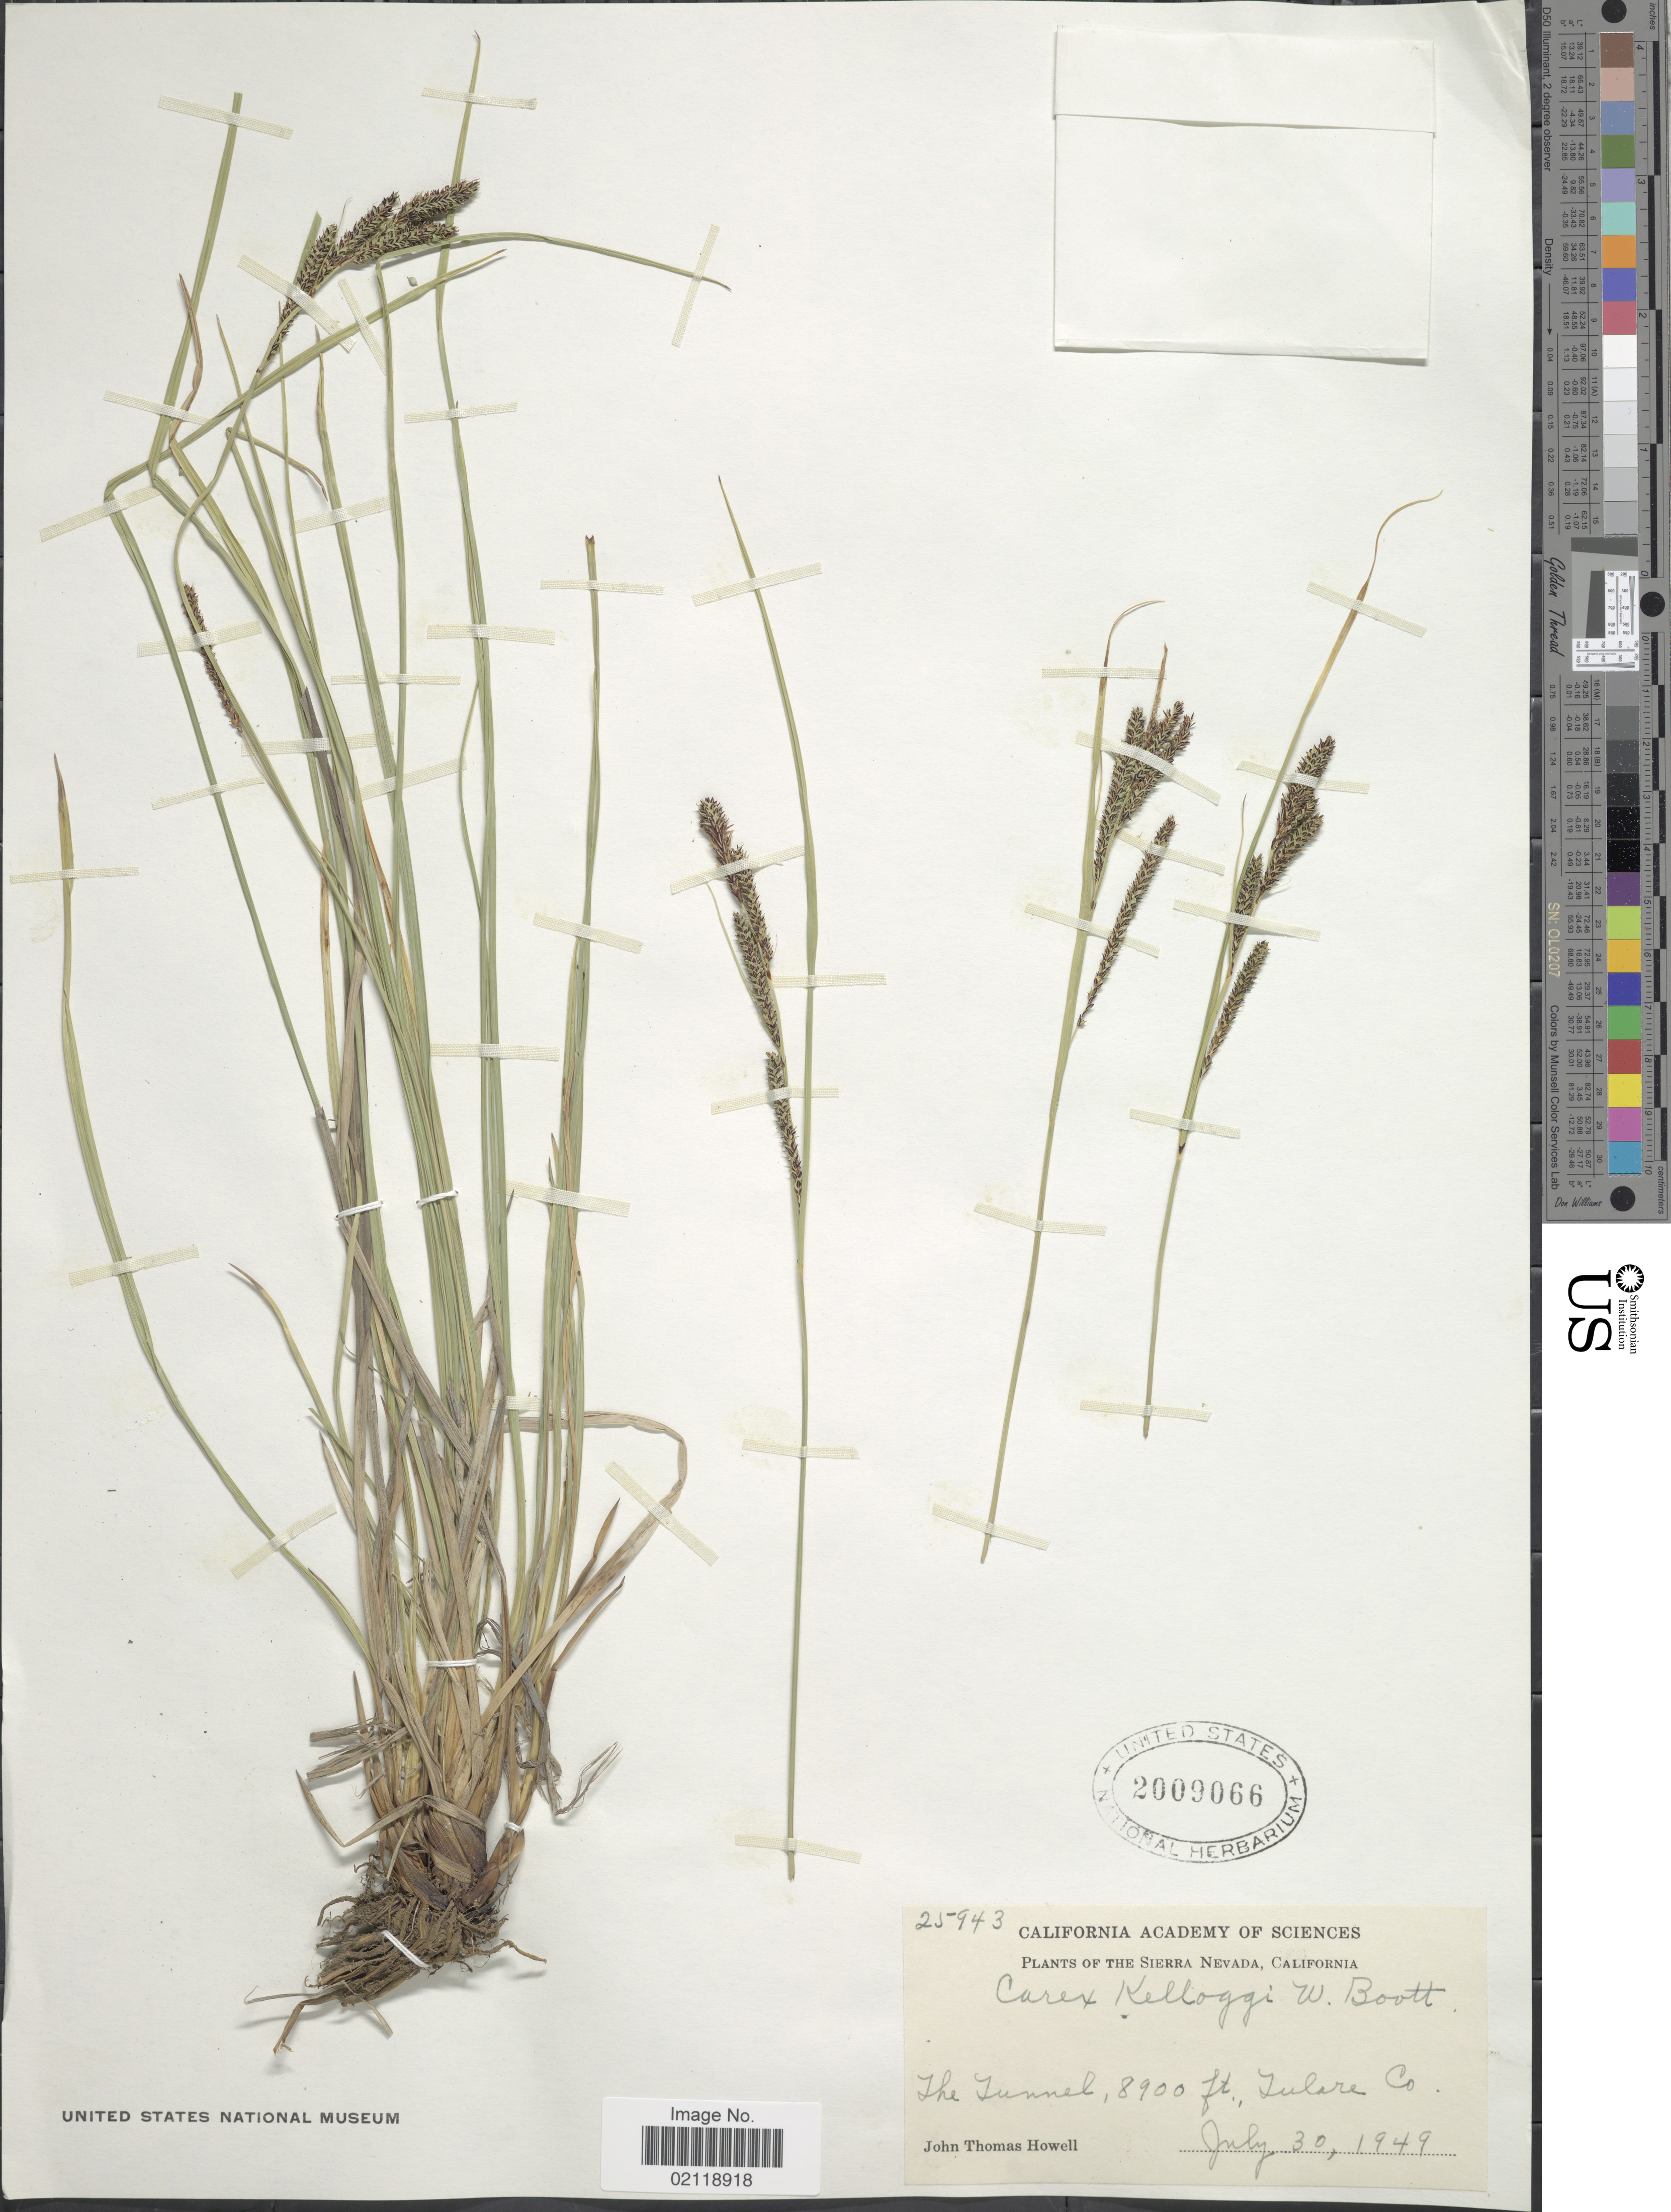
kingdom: Plantae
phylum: Tracheophyta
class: Liliopsida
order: Poales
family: Cyperaceae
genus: Carex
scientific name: Carex kelloggii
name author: W. Boott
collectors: J. T. Howell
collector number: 25943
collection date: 1949-07-30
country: United States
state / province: California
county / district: Tulare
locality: The Sierra Nevada, the Tunnel, Tulare Co.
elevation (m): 2713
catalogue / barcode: US 2009066